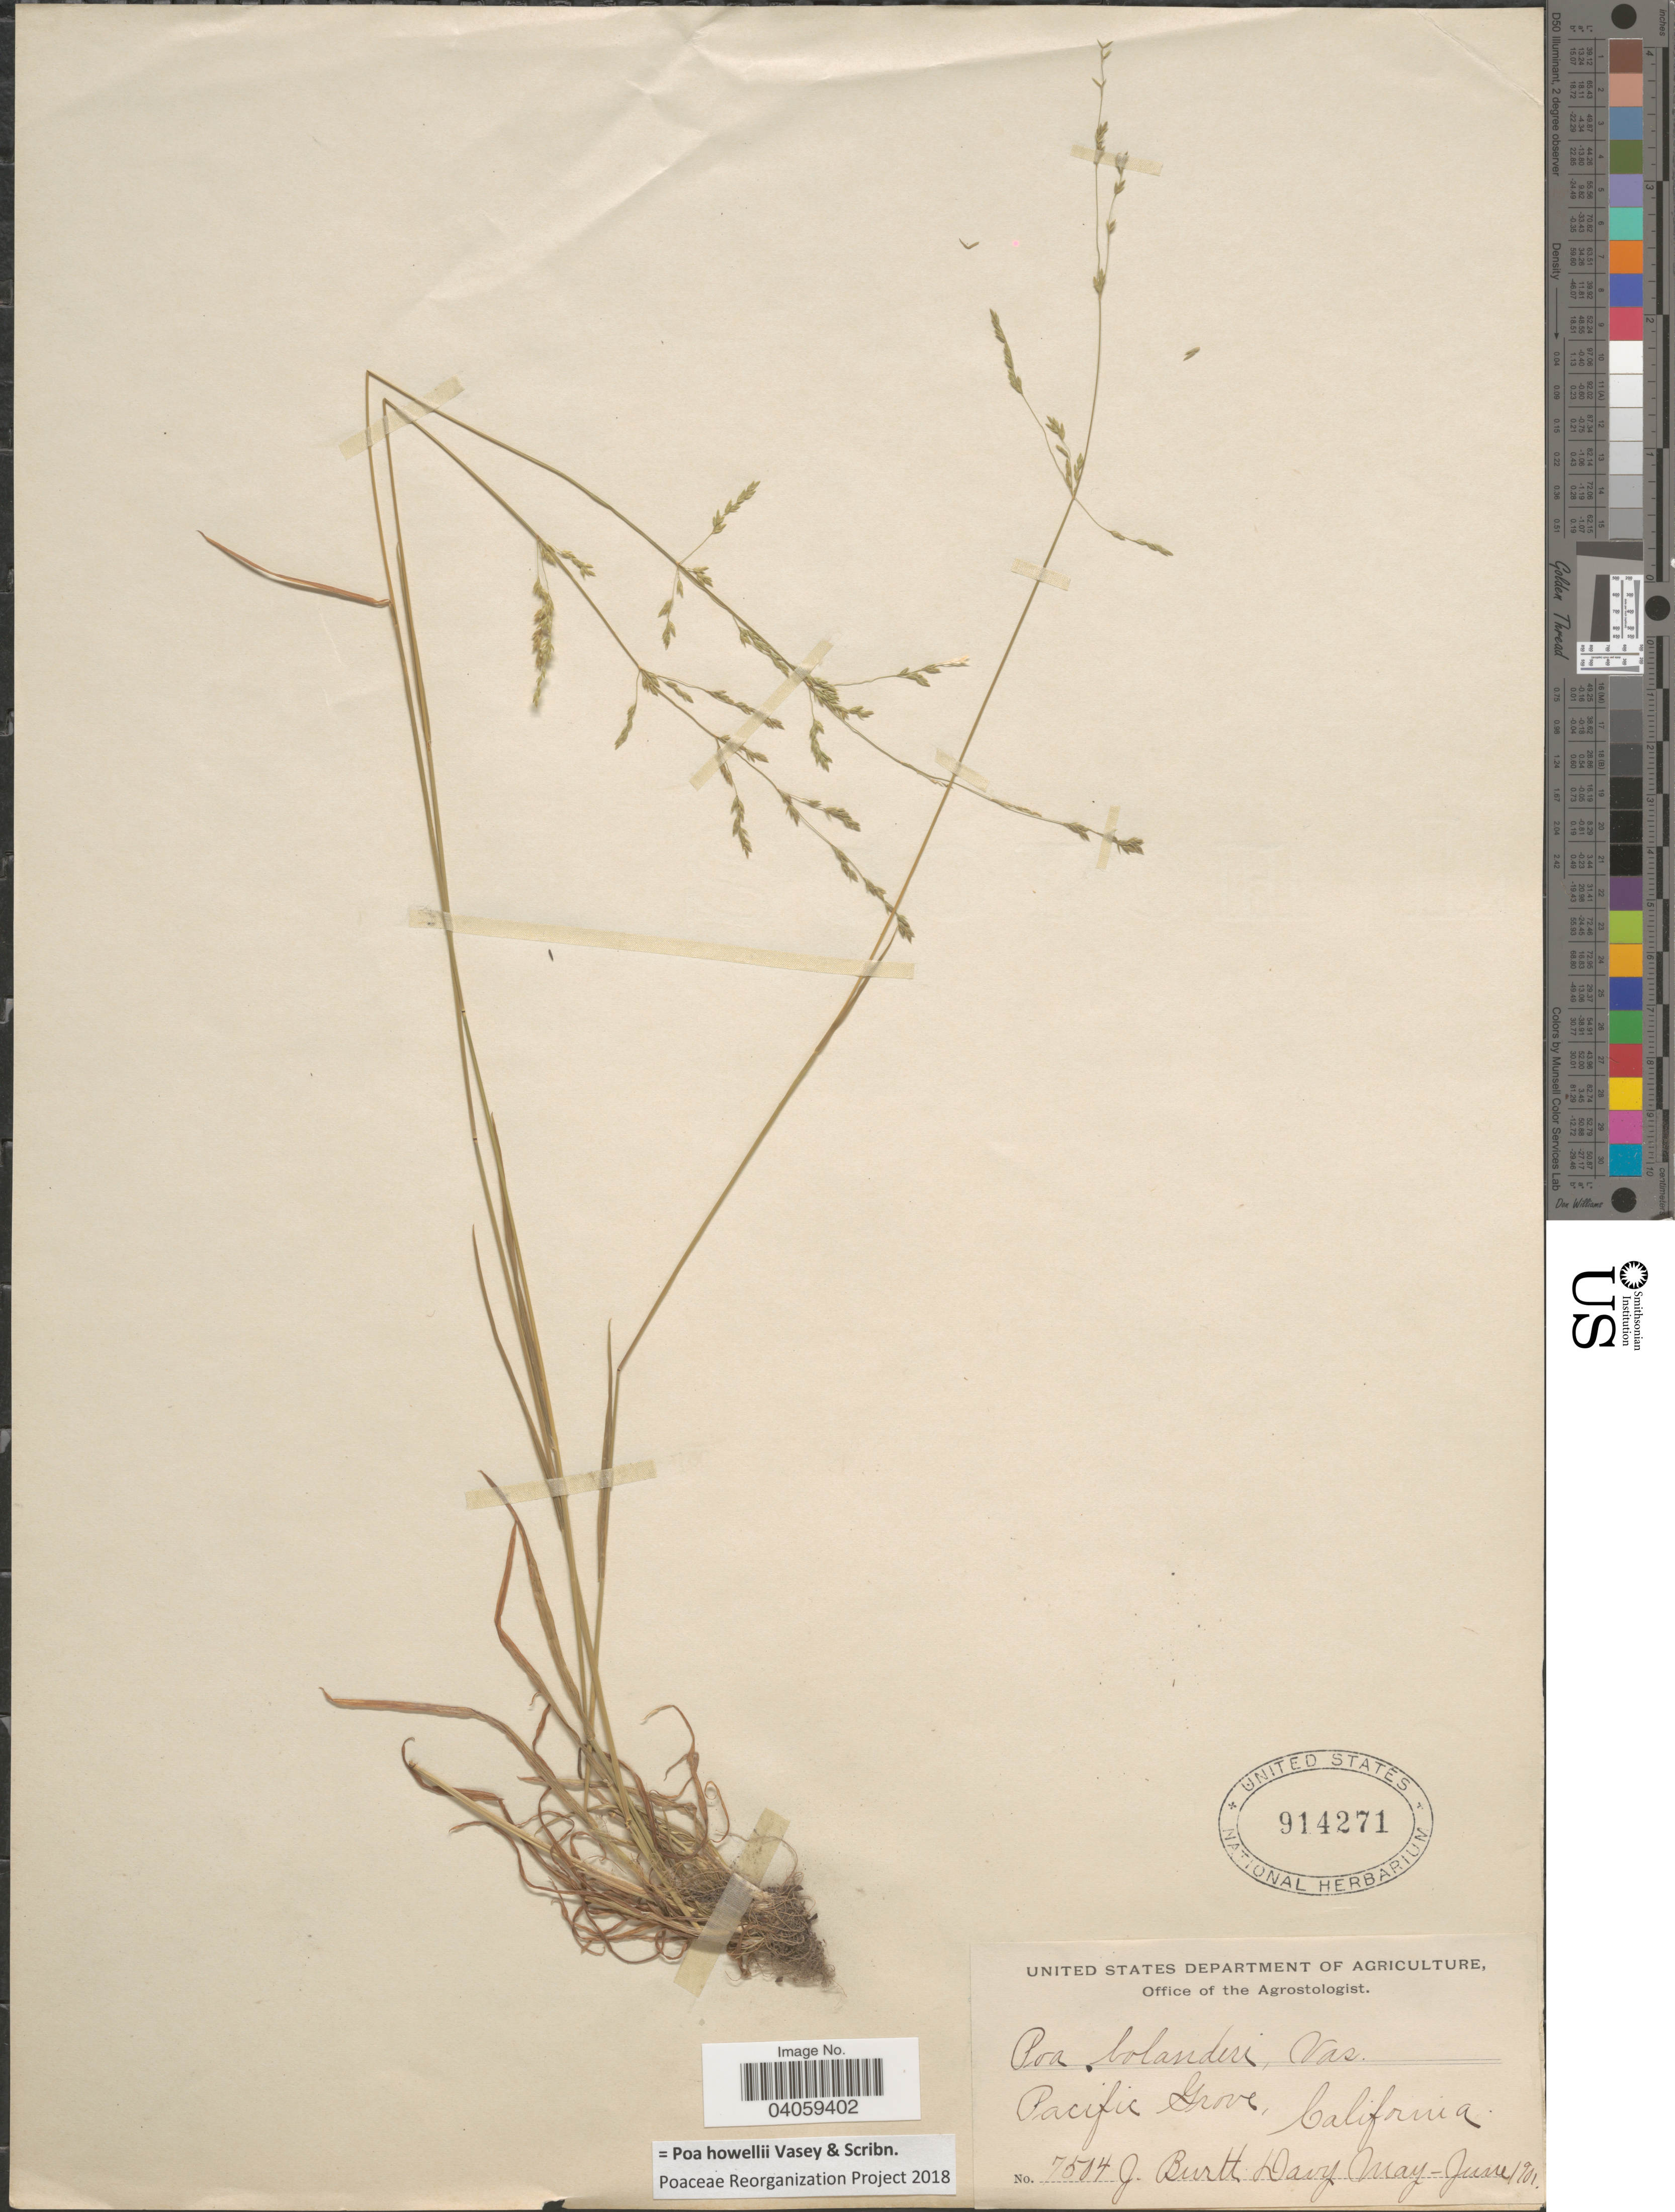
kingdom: Plantae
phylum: Tracheophyta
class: Liliopsida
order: Poales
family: Poaceae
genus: Poa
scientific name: Poa howellii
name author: Vasey & Scribn.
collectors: J. Burtt Davy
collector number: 7504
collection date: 1901-05/1901-06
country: United States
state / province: California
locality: Pacific Grove.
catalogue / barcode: US 914271